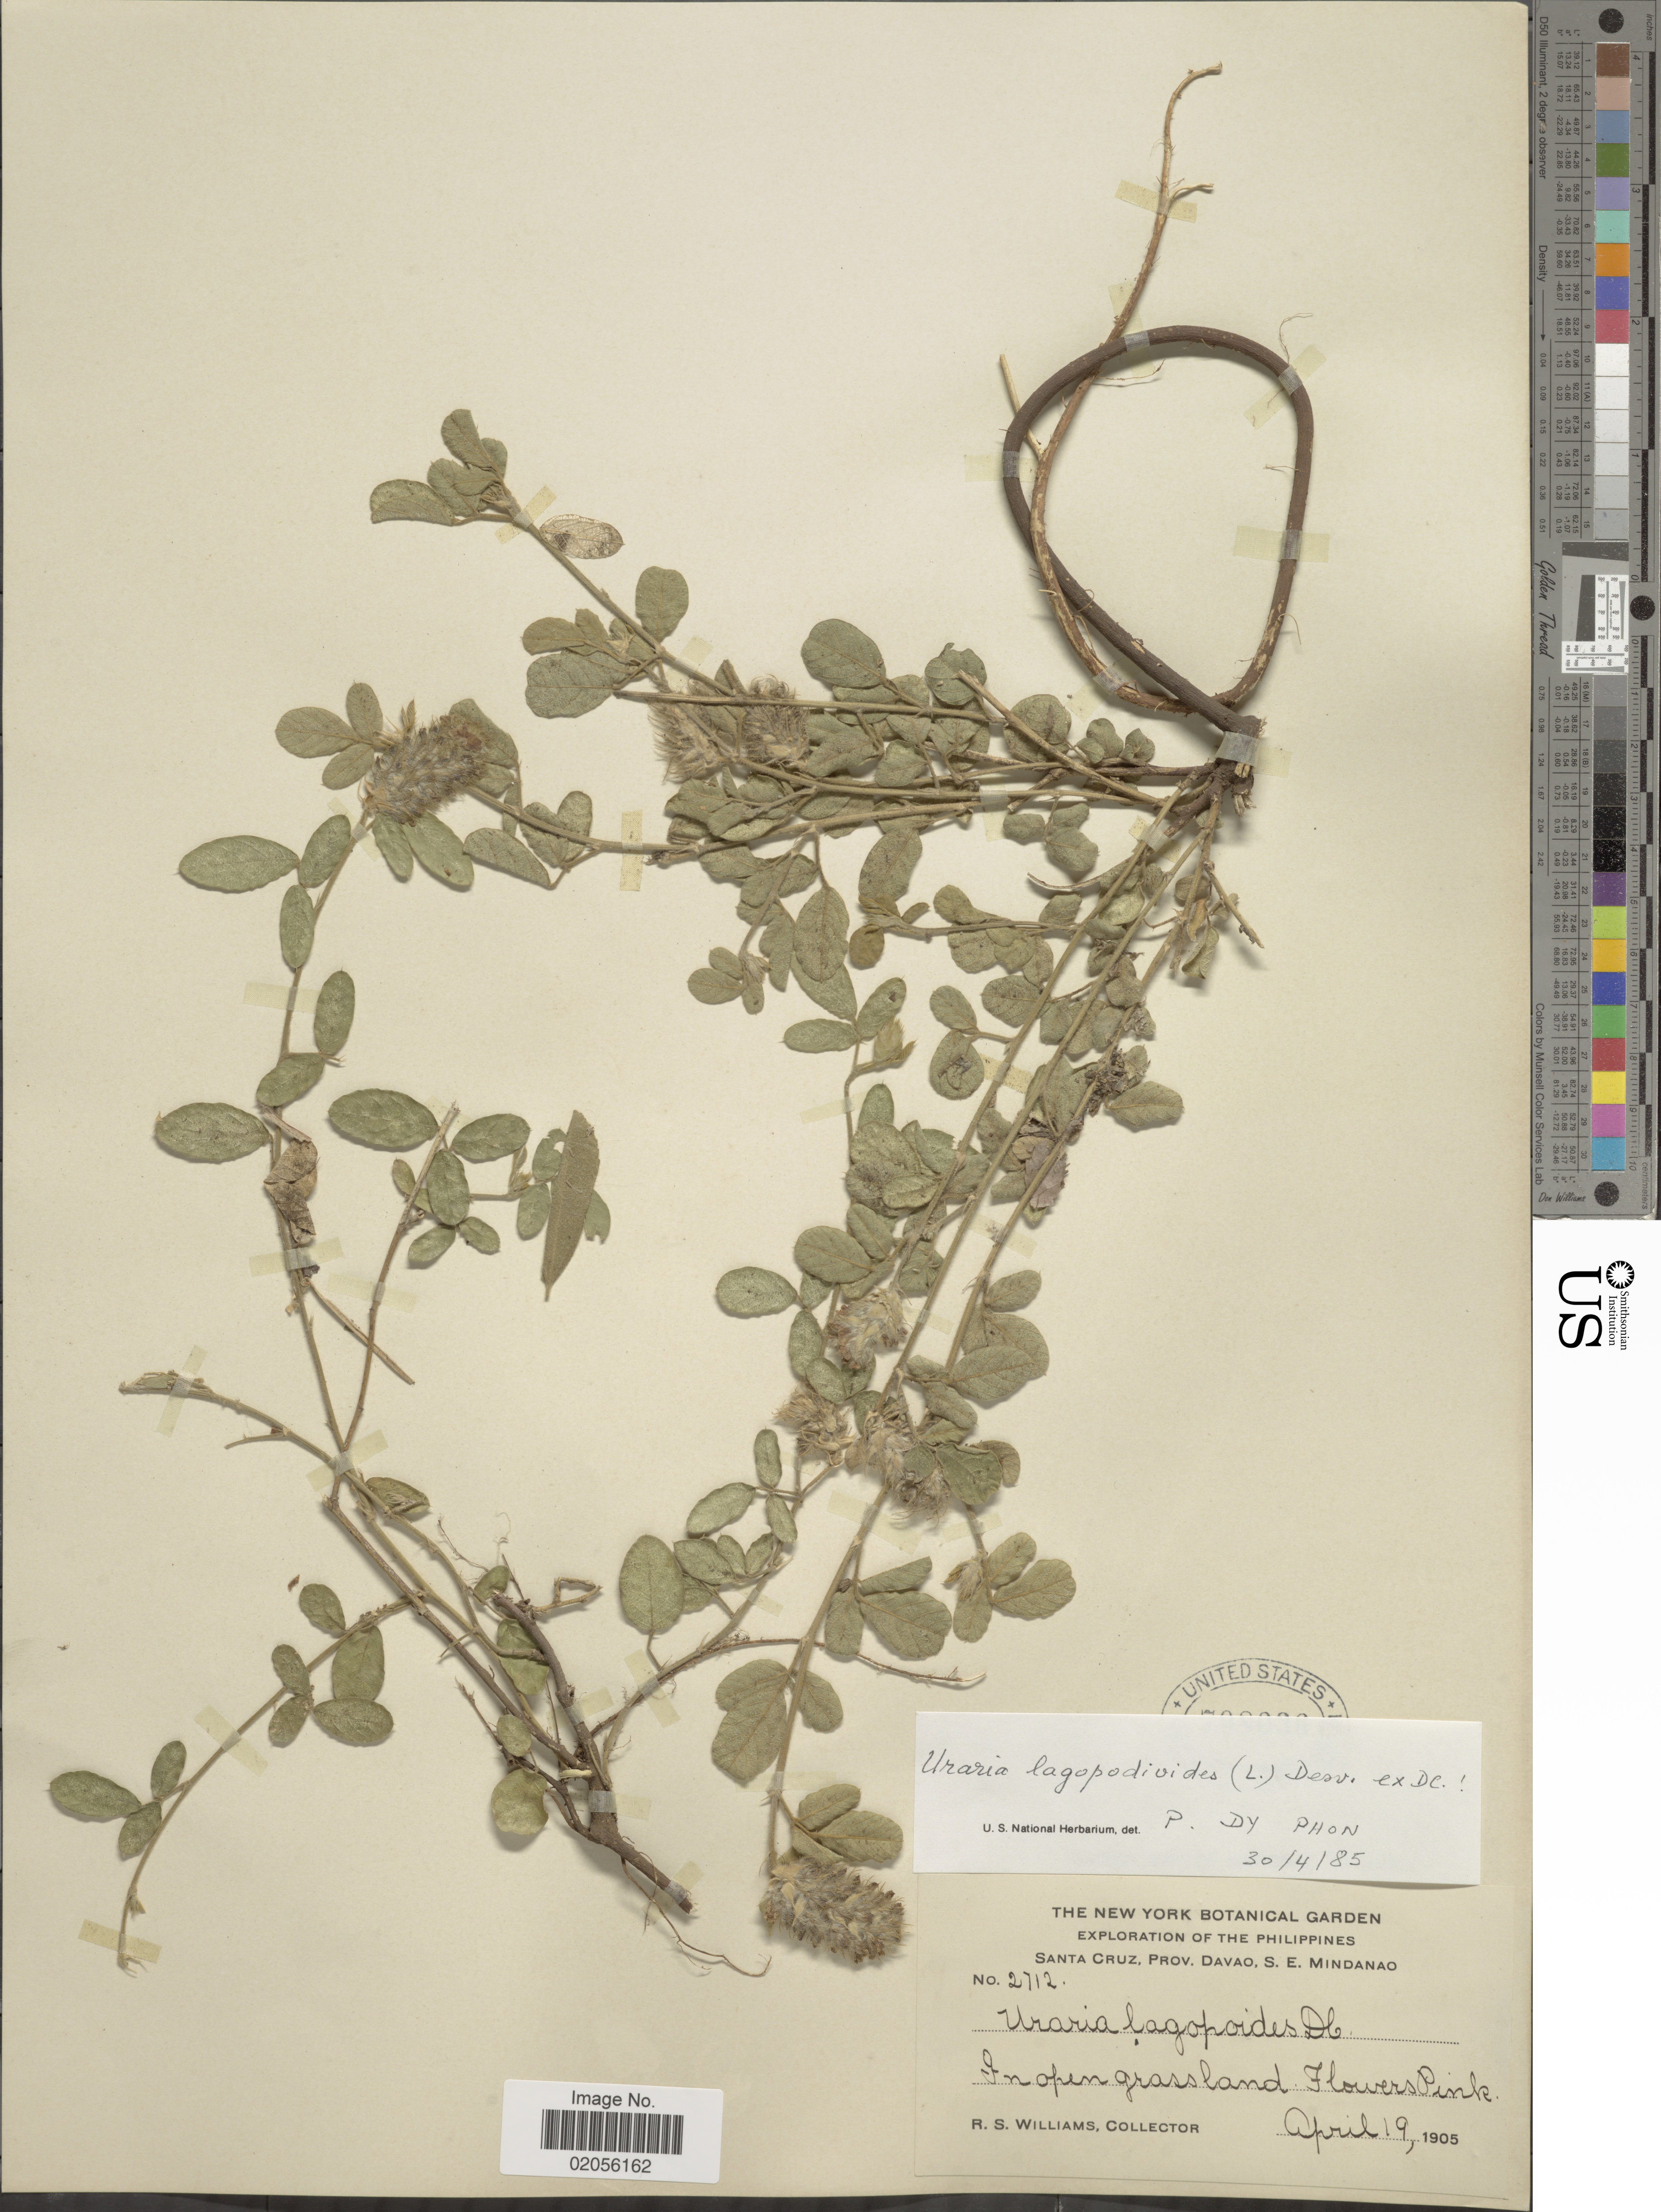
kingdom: Plantae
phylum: Tracheophyta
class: Magnoliopsida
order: Fabales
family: Fabaceae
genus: Uraria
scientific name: Uraria lagopodioides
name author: (L.) Desv. ex DC.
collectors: R. S. Williams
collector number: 2712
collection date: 1905-04-19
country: Philippines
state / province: Davao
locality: Santa Cruz, S. E. Mindanao